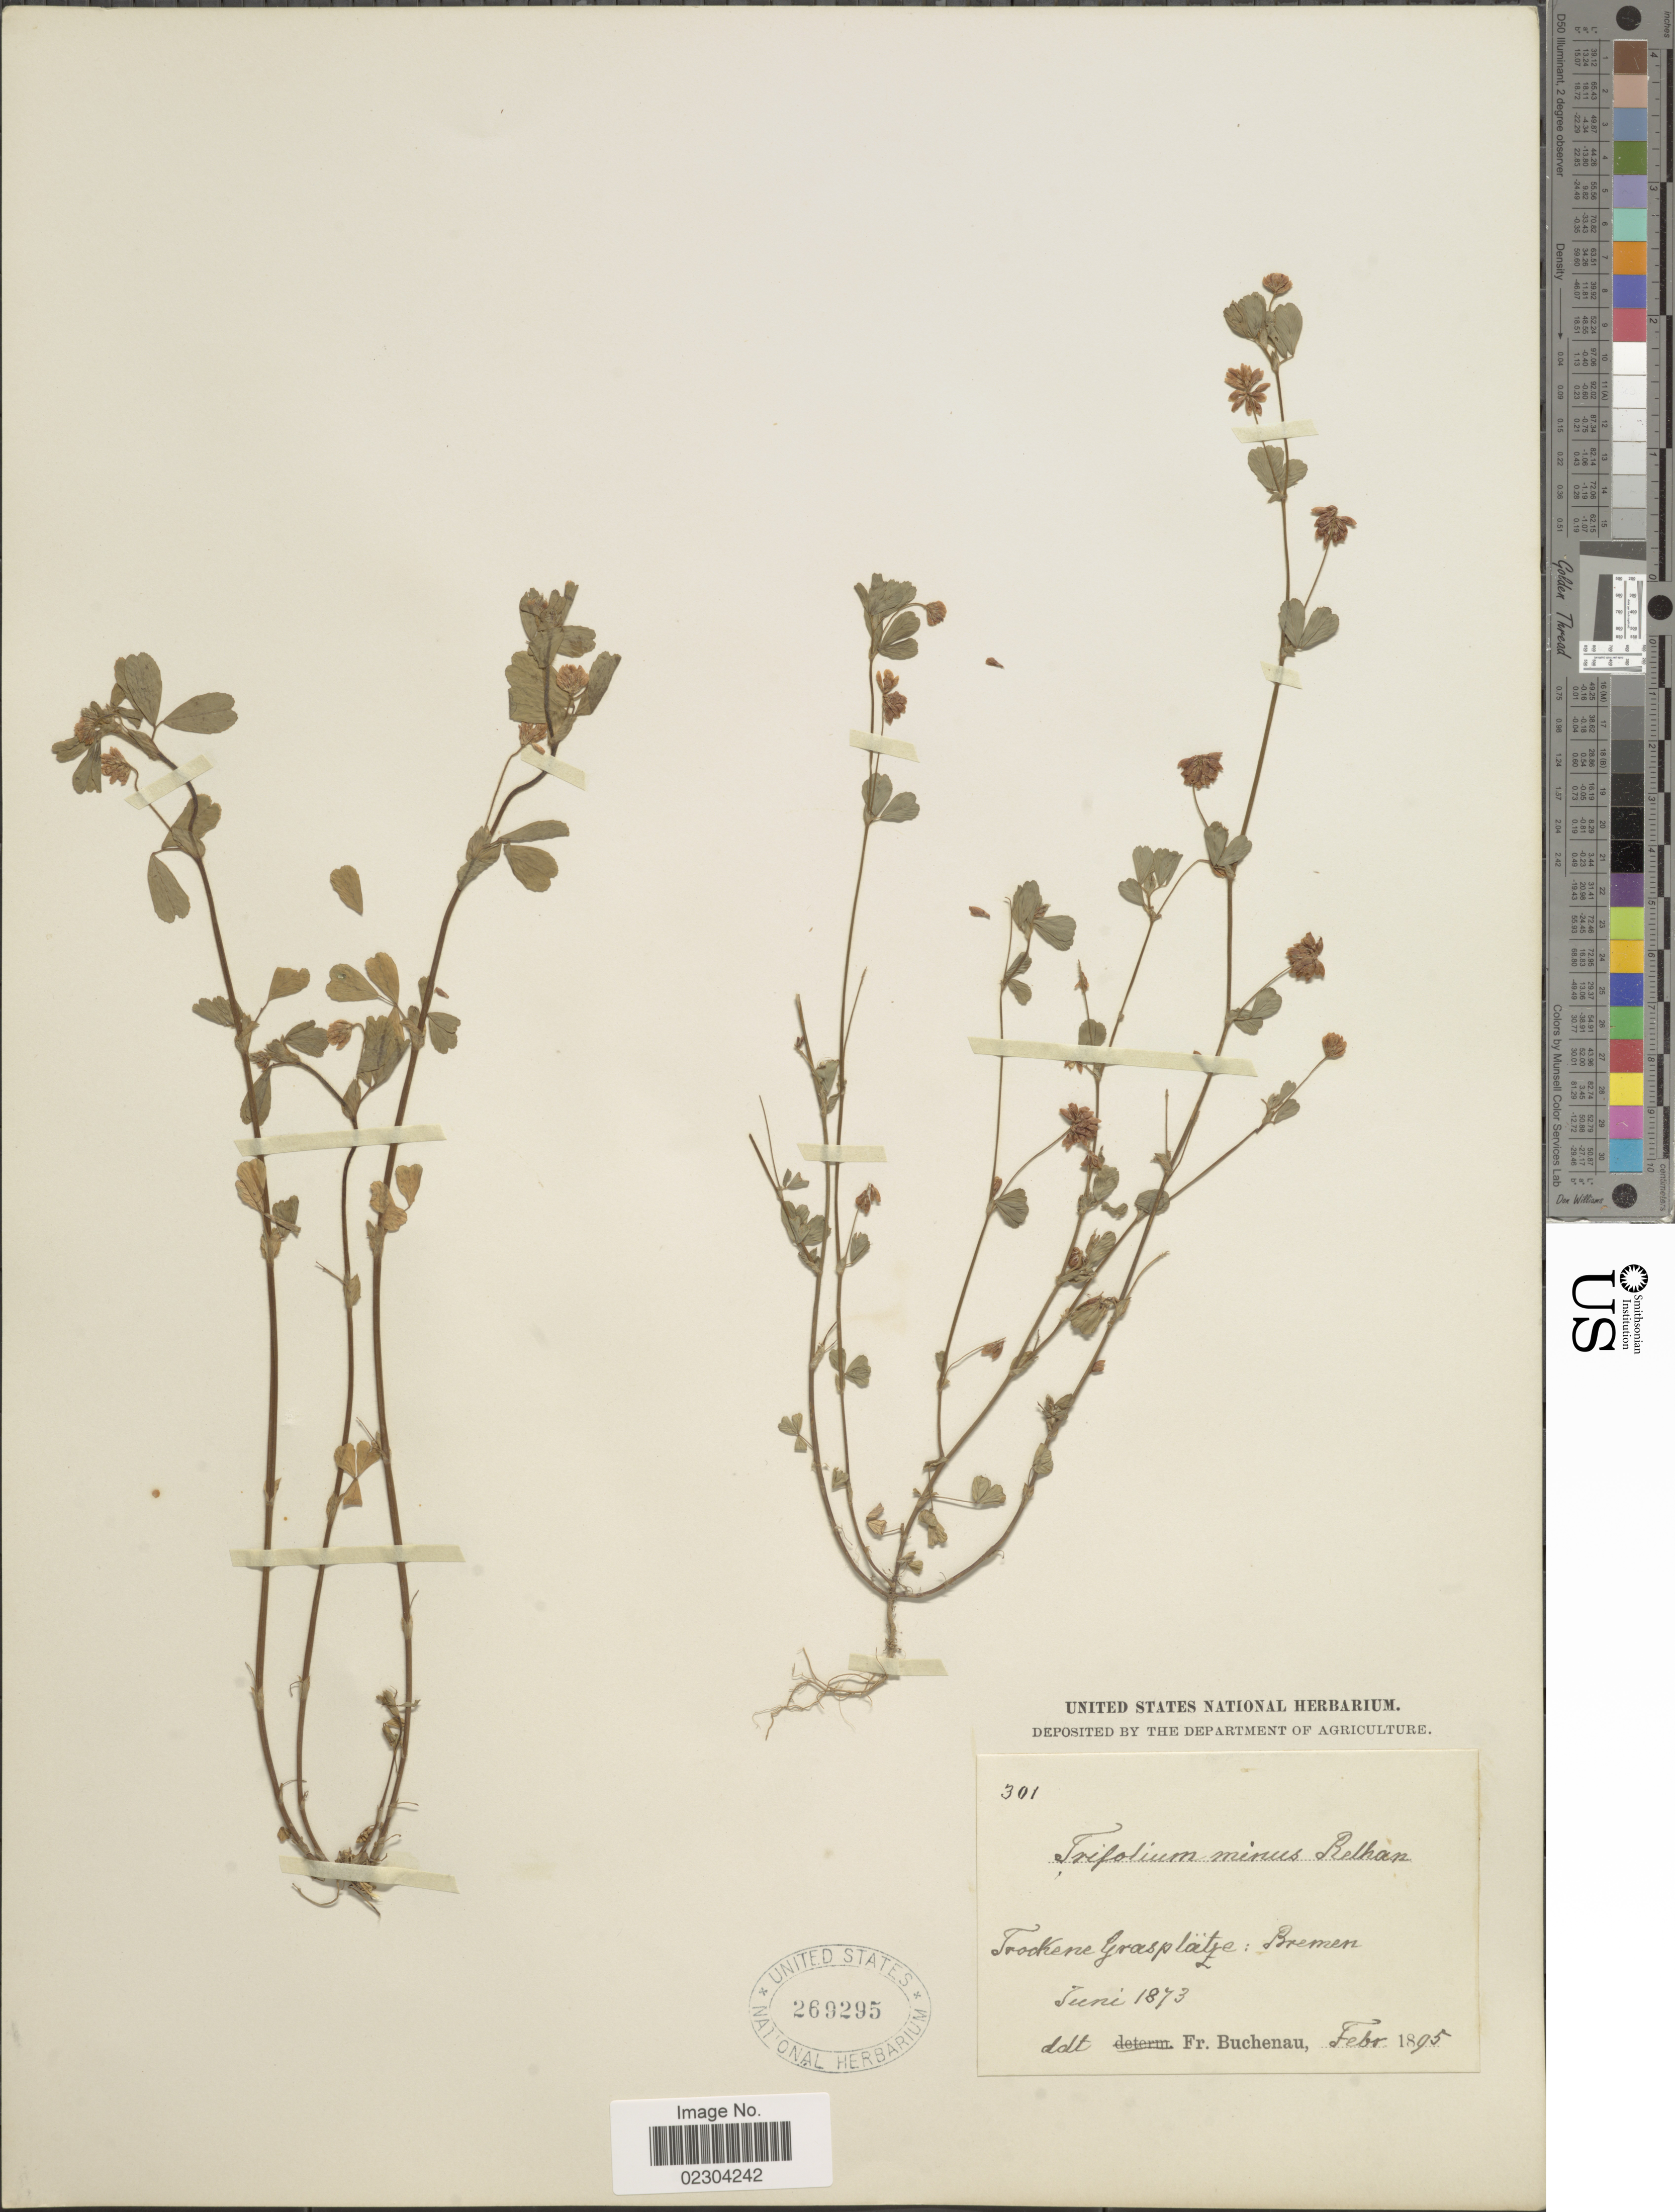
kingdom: Plantae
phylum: Tracheophyta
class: Magnoliopsida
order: Fabales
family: Fabaceae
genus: Trifolium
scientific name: Trifolium minus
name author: Sm.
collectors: F. Buchenau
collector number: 301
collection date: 1873-06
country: Germany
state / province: Bremen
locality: Trockene Grasplatje [interpreted]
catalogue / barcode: US 269295